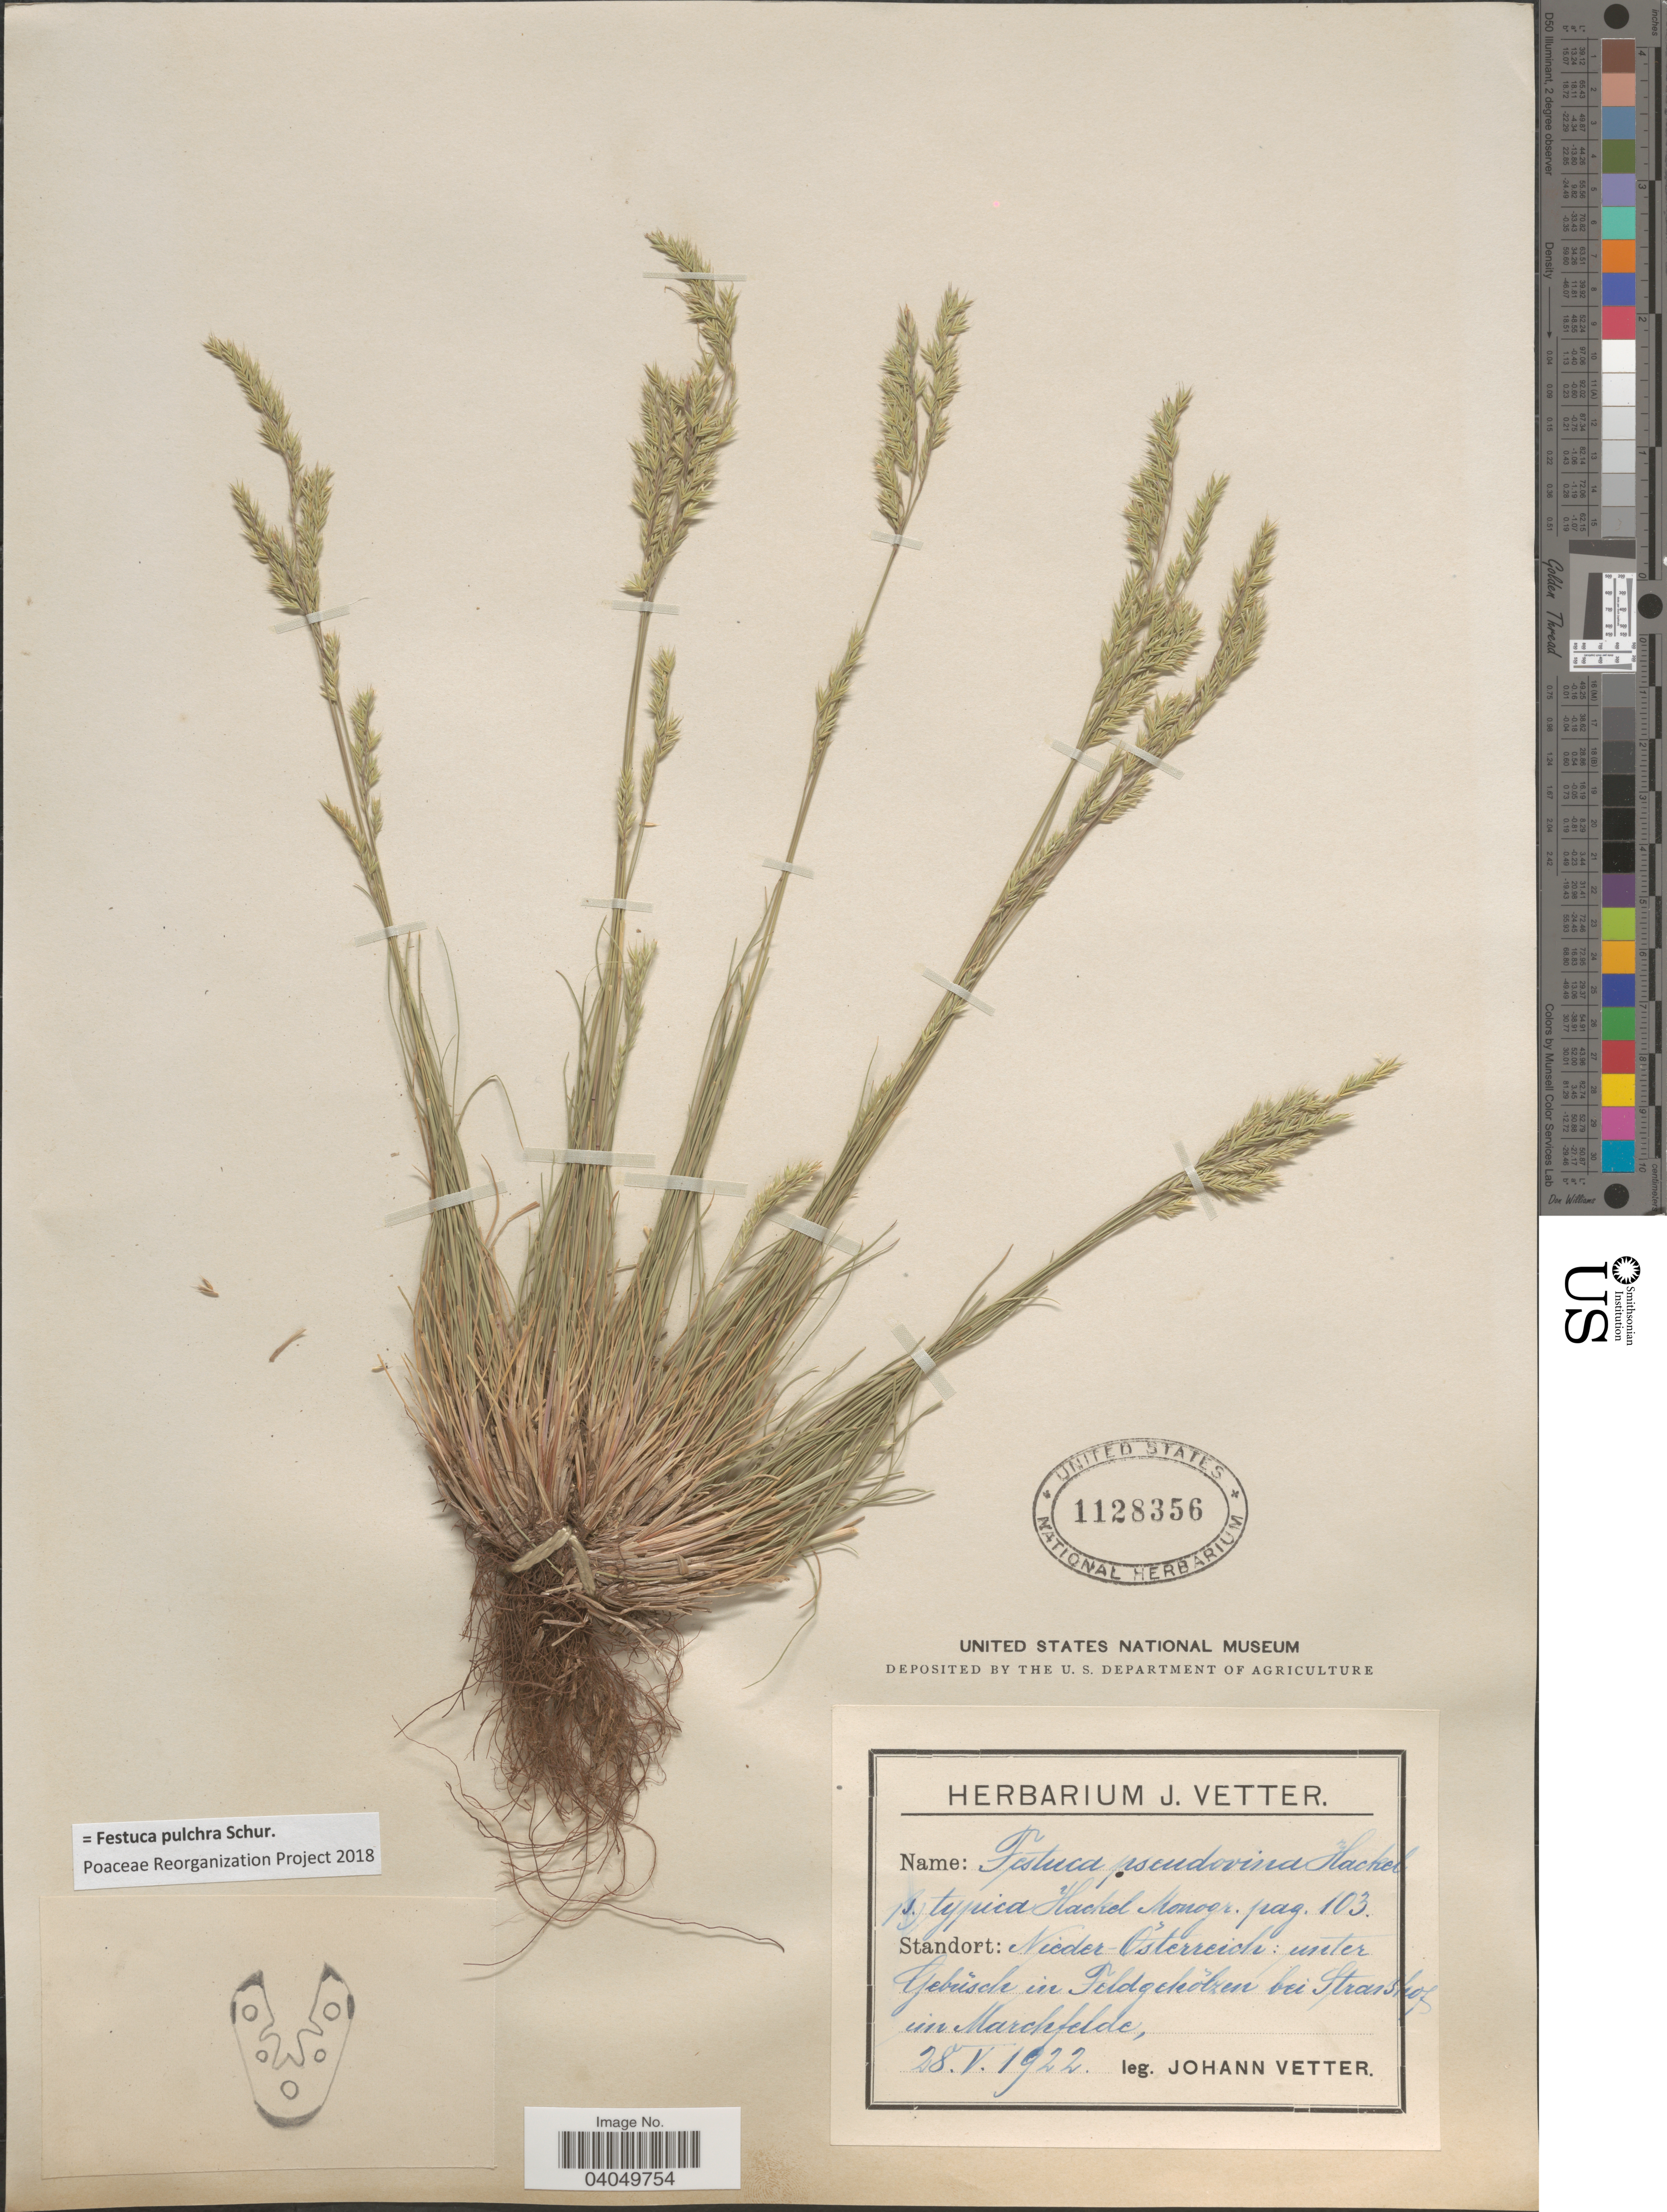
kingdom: Plantae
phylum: Tracheophyta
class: Liliopsida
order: Poales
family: Poaceae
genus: Festuca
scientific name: Festuca pulchra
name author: Schur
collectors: J. Vetter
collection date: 1922-05-28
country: Austria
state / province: Niederosterreich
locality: Standort: Nieder-Osterreich: unter Gebïsch in Feldgeholzen bei Strasshof im Marchfelde.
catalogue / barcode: US 1128356